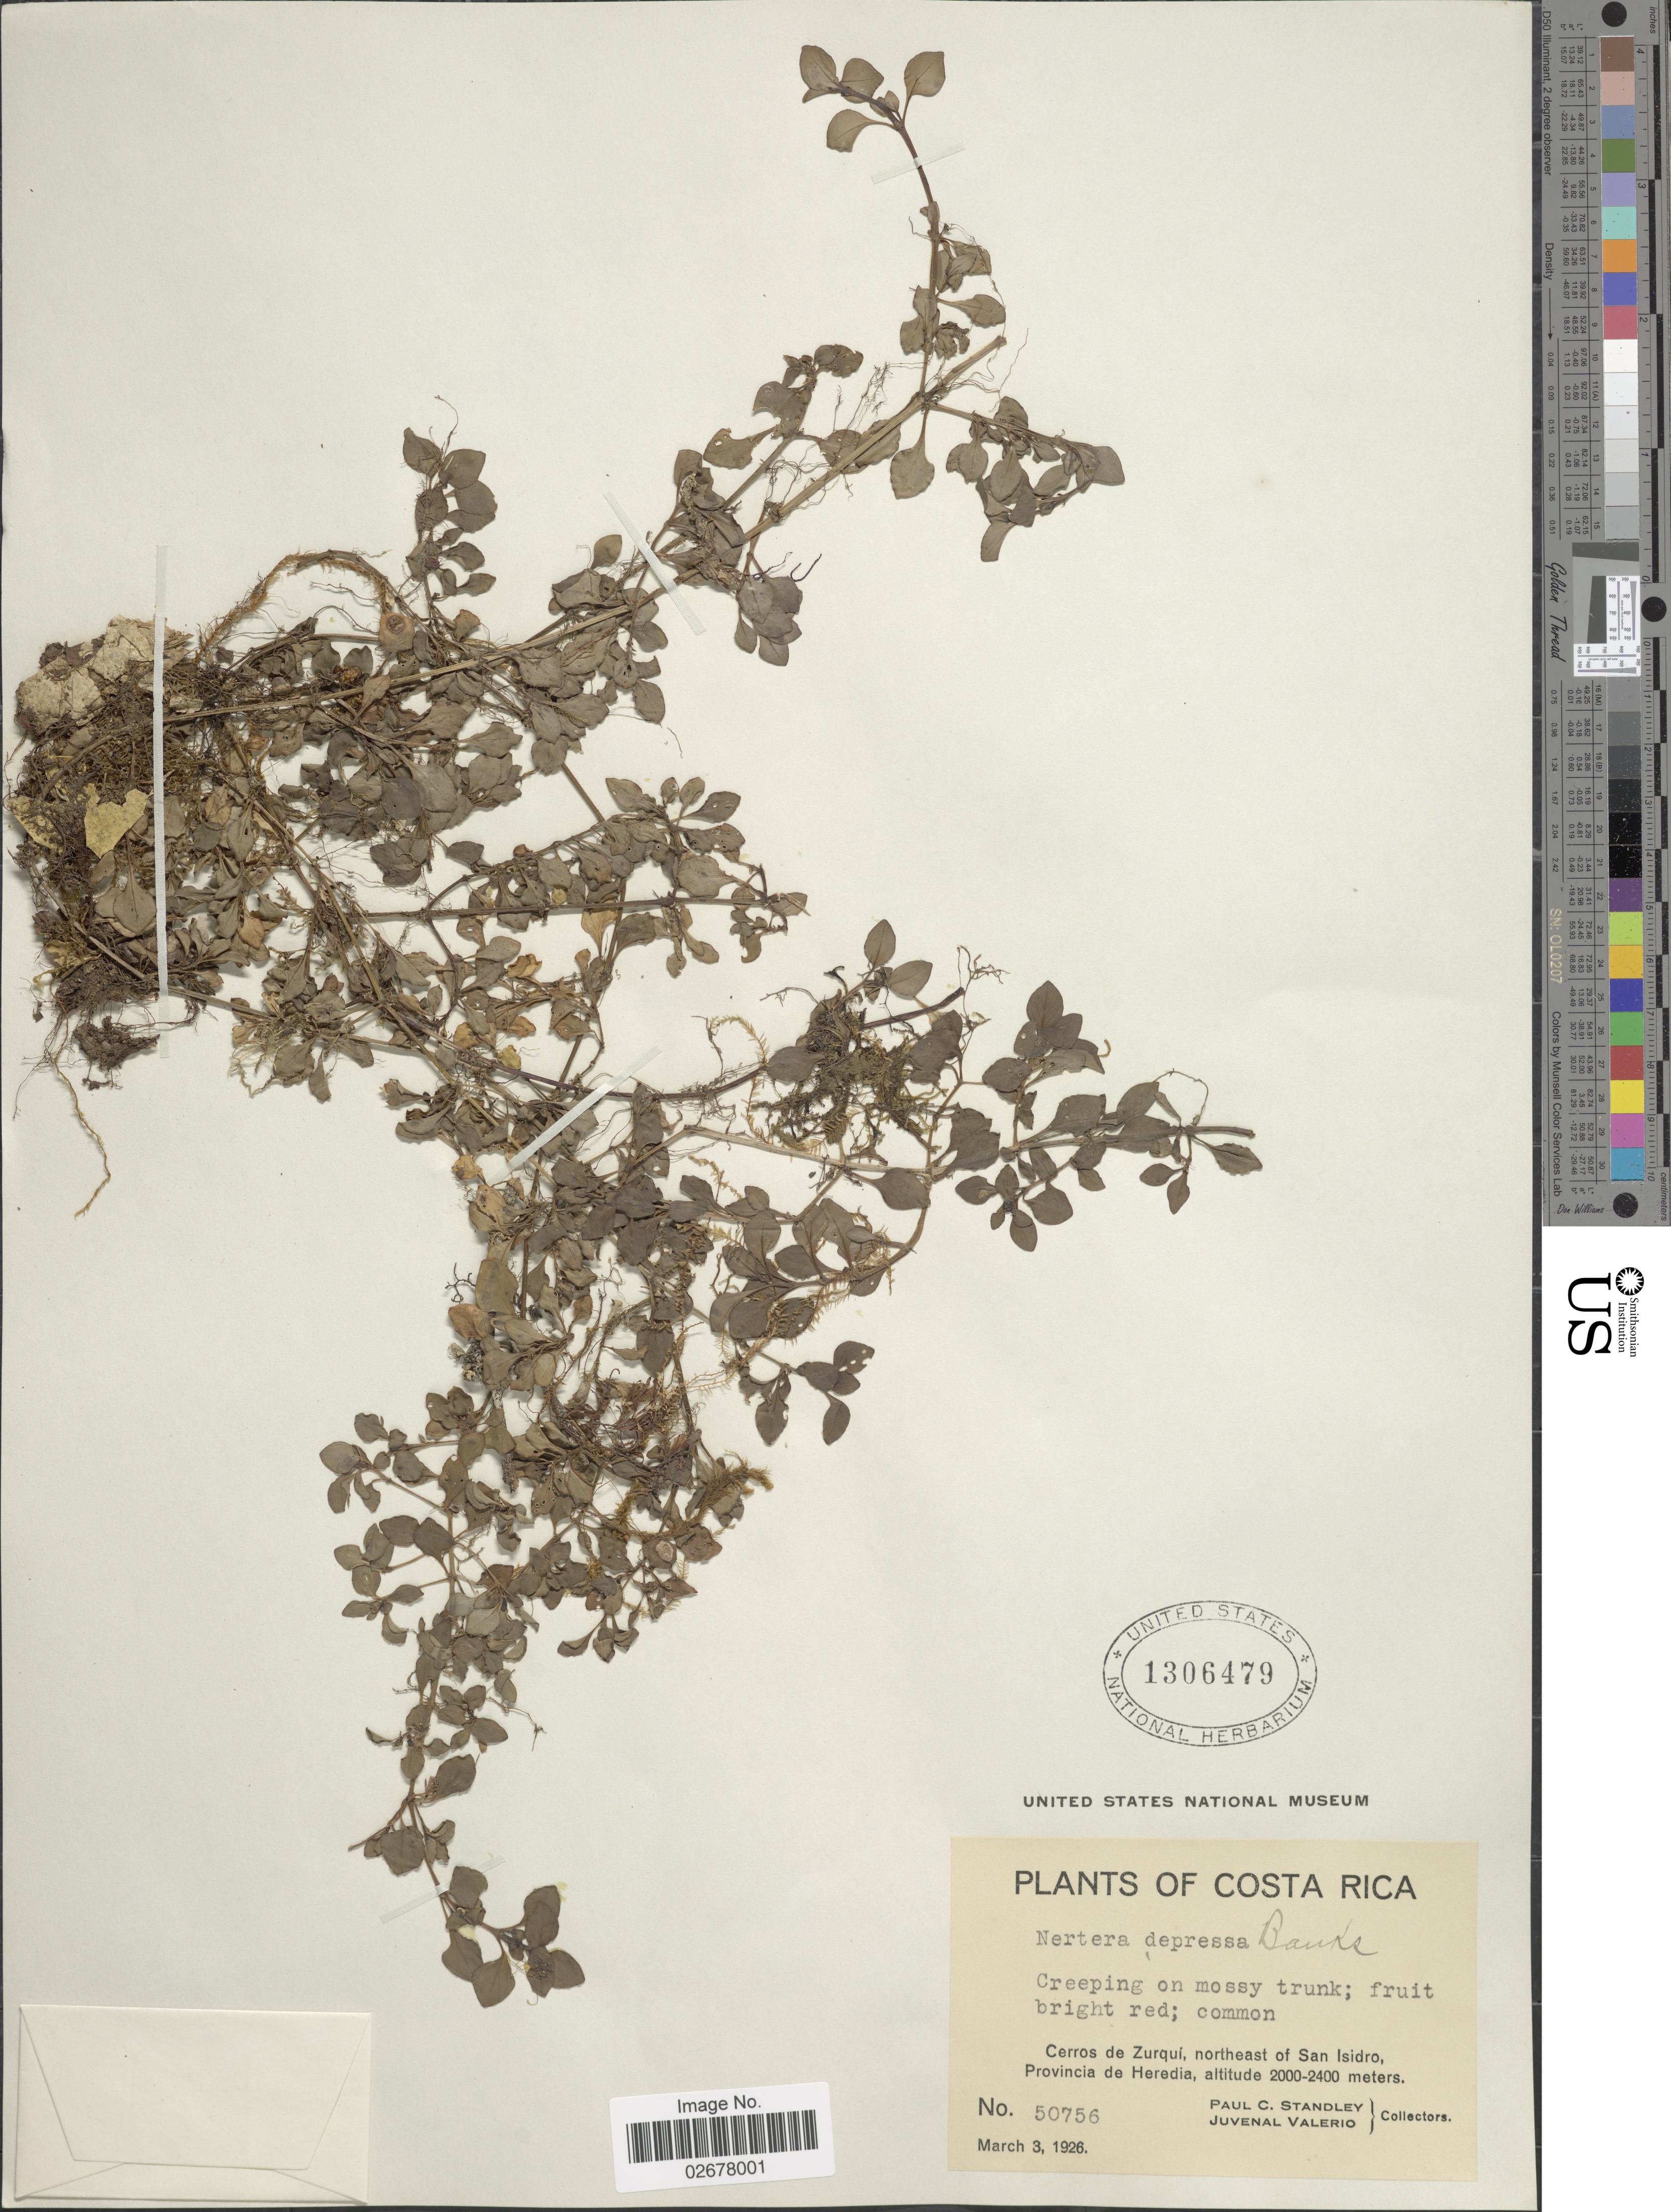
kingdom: Plantae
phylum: Tracheophyta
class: Magnoliopsida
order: Gentianales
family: Rubiaceae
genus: Nertera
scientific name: Nertera depressa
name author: Banks & Sol. ex Gaertn.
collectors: P. C. Standley & J. Valerio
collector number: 50756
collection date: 1926-03-03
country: Costa Rica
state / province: Heredia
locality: Cerros de Zurqui, northeast of San Isidro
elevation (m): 2000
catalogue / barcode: US 1306479